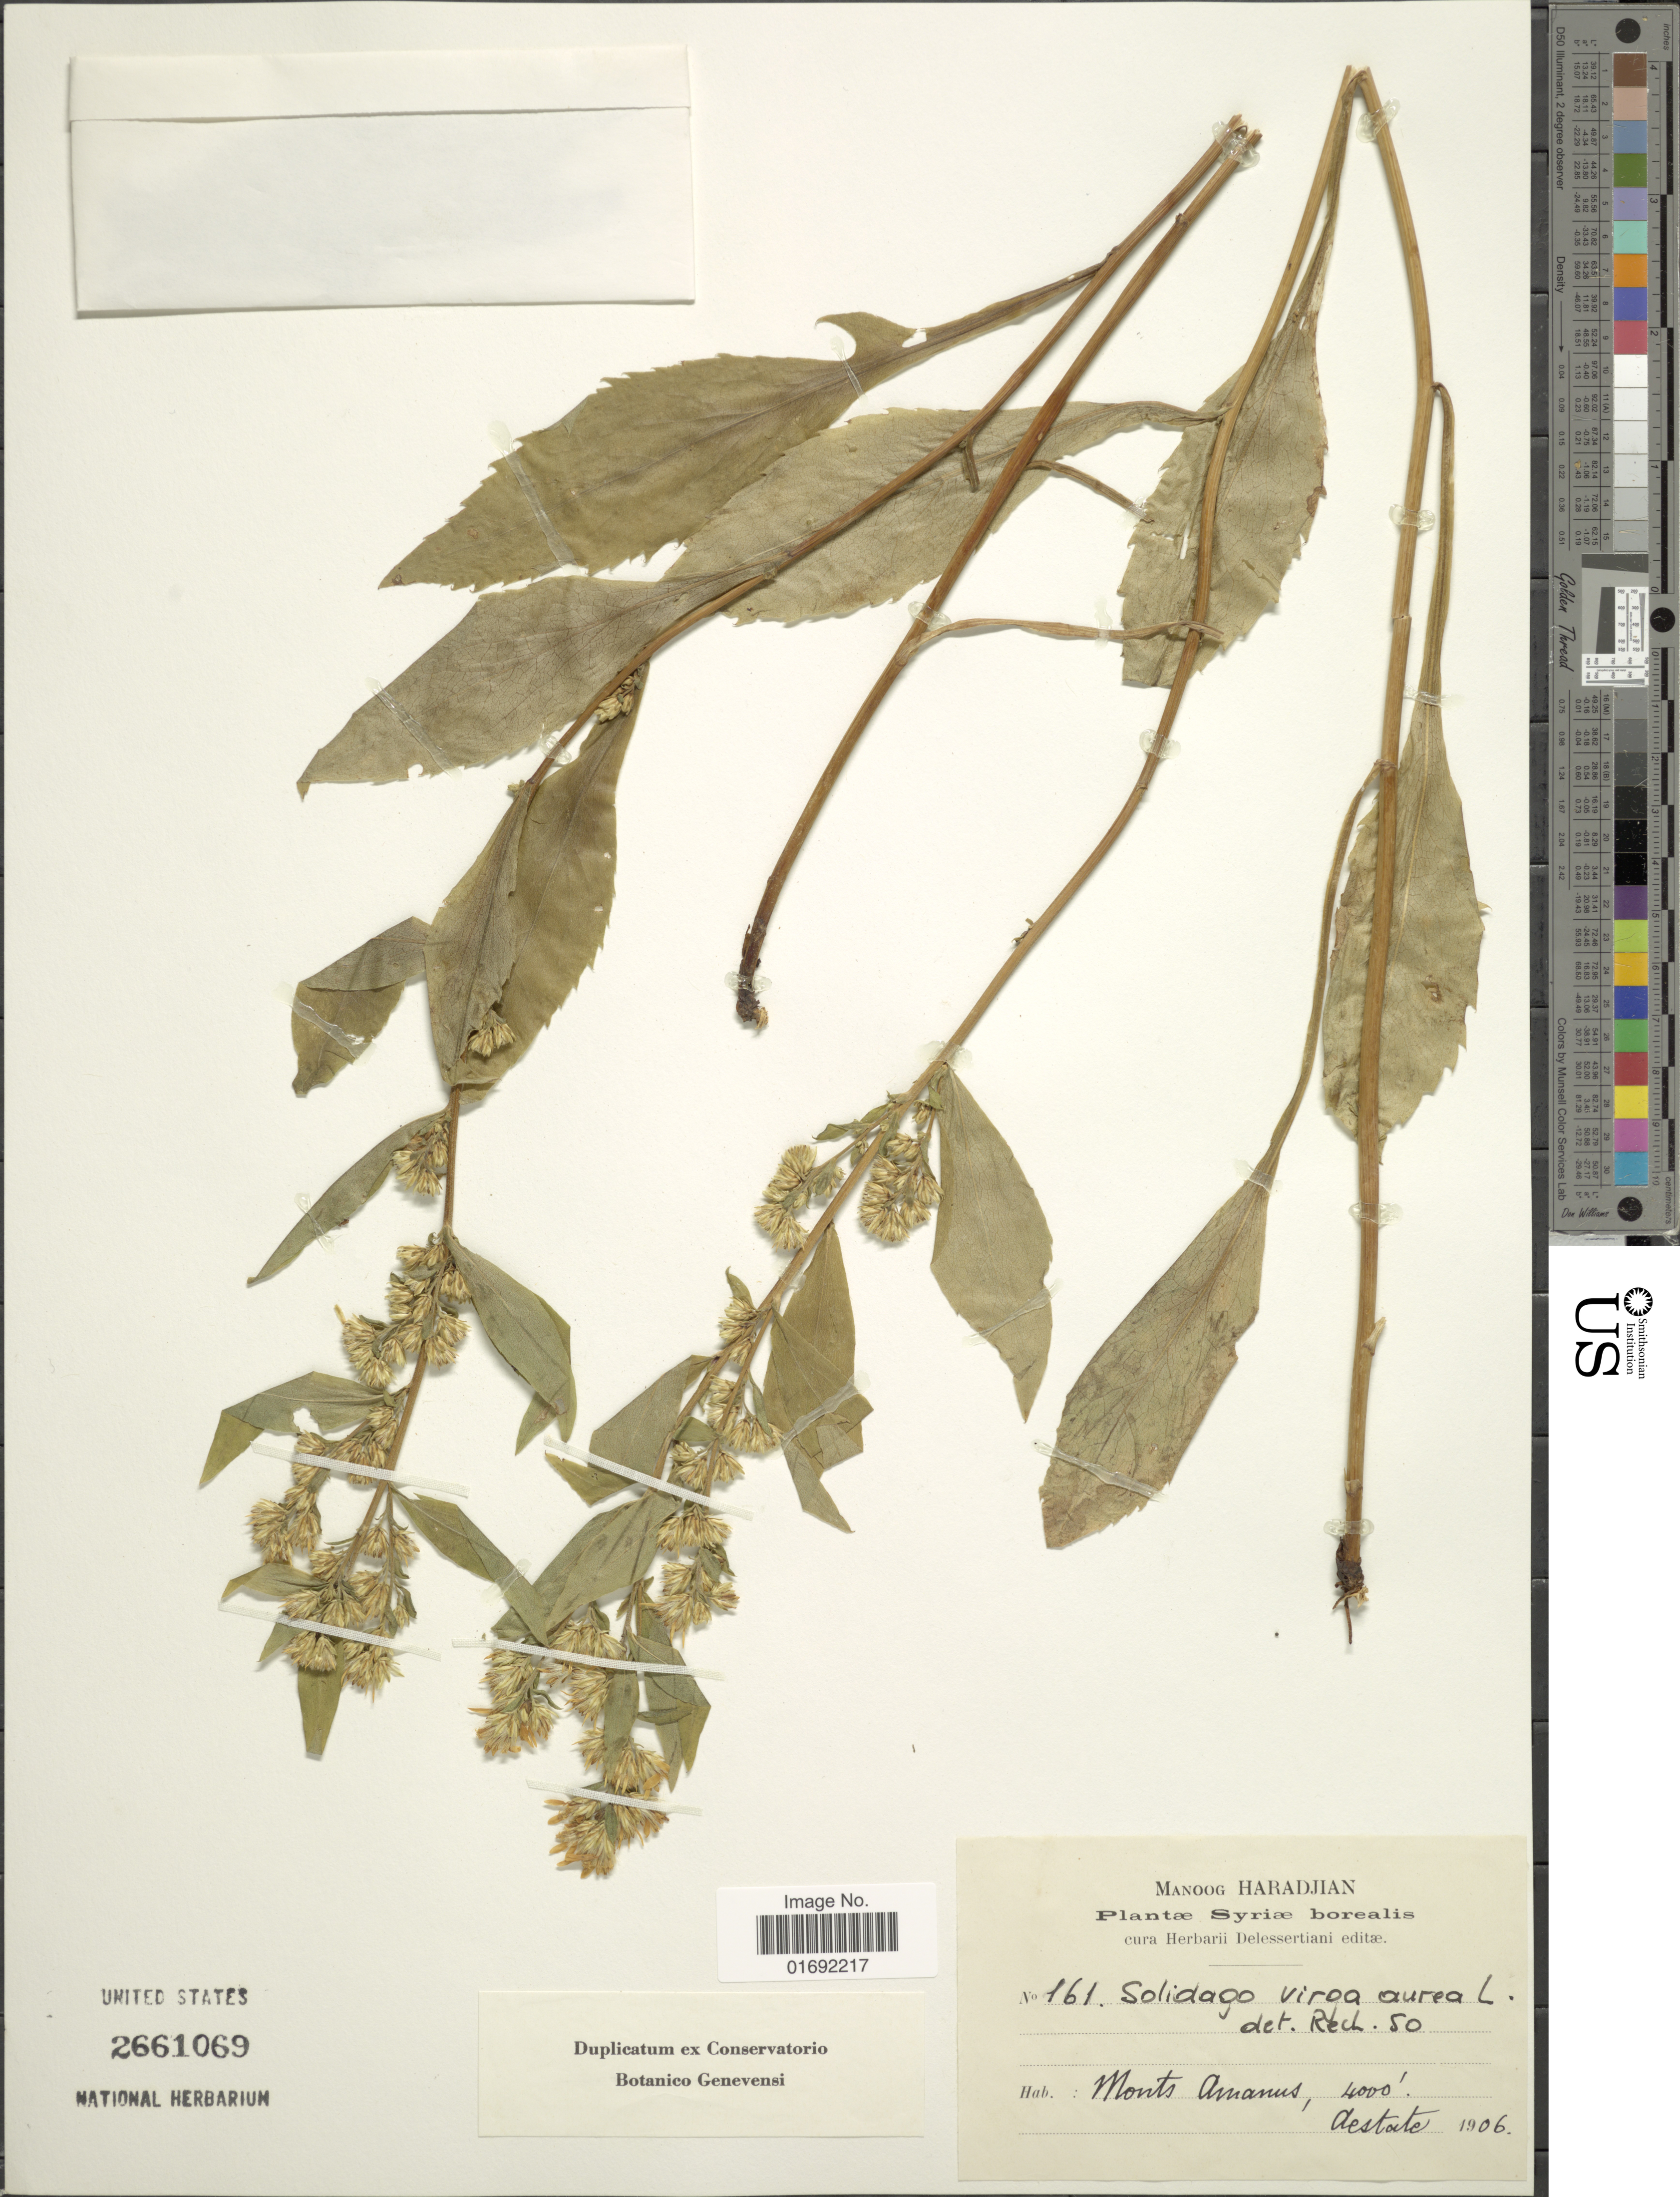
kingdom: Plantae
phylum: Tracheophyta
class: Magnoliopsida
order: Asterales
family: Asteraceae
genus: Solidago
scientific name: Solidago virgaurea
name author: L.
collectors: M. Haradjian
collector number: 161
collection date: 1906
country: Syria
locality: Syriae, Monts Amanus [interpreted]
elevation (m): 1219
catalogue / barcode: US 2661069